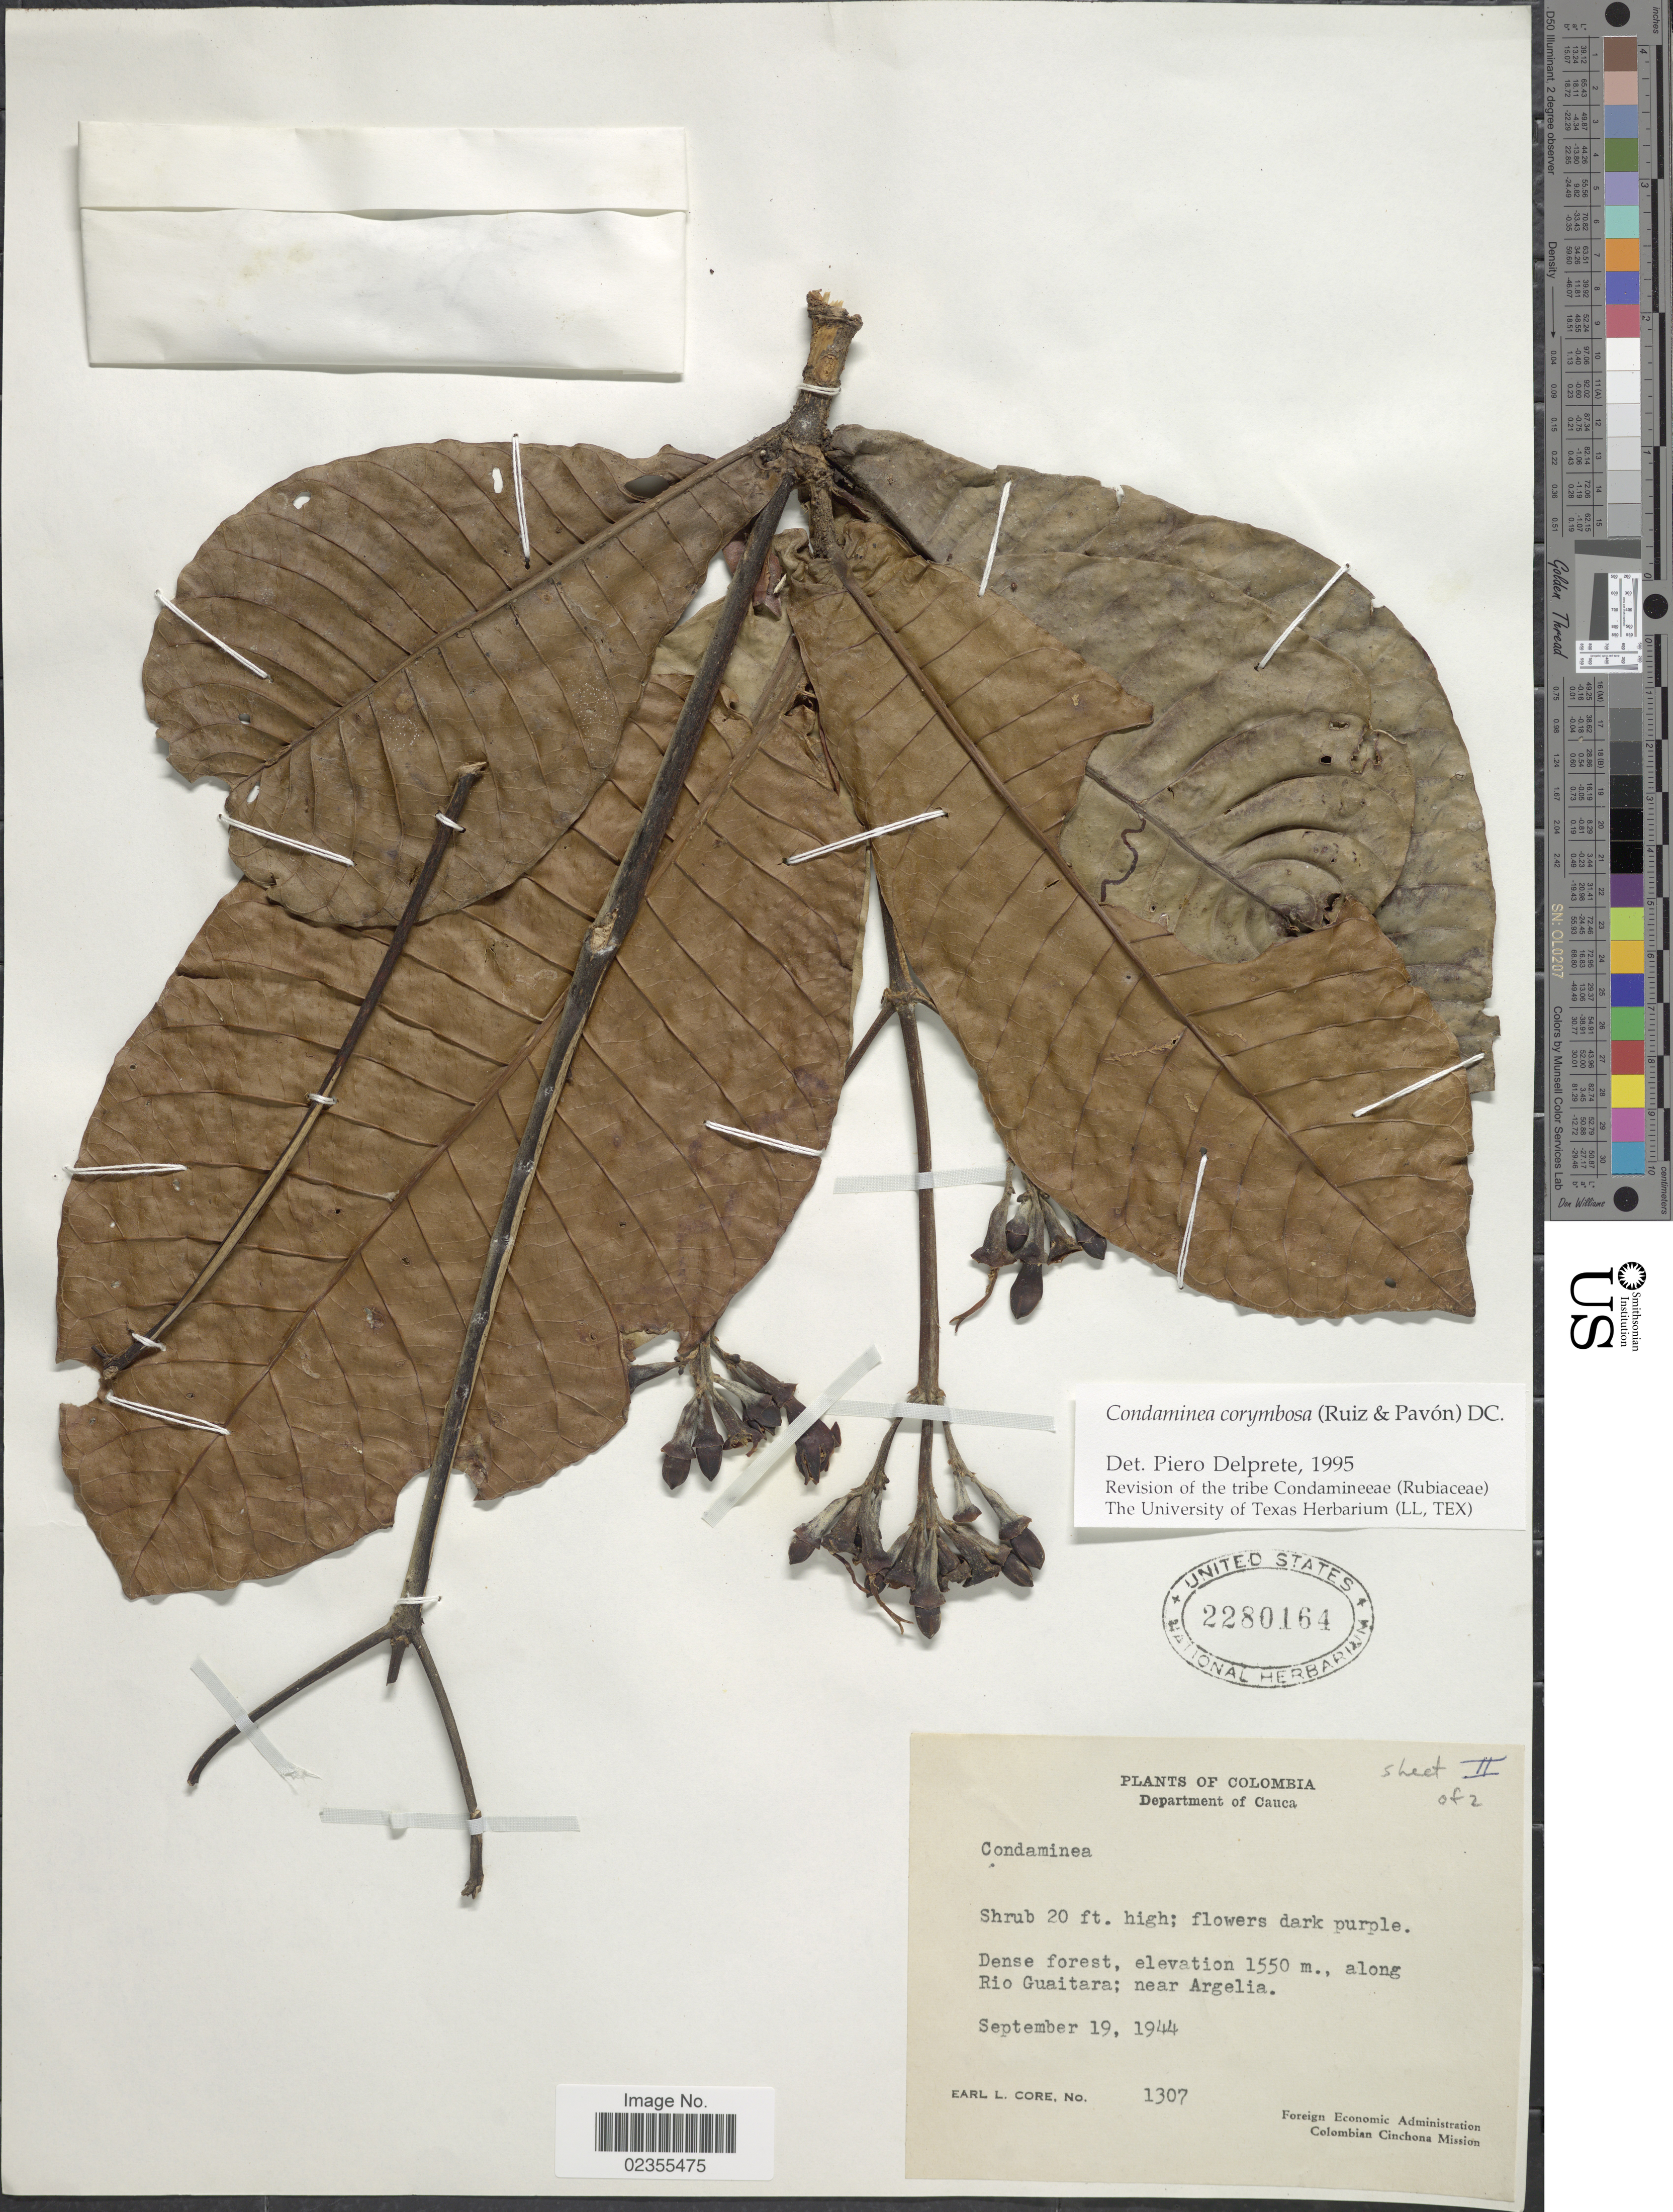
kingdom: Plantae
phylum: Tracheophyta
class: Magnoliopsida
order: Gentianales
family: Rubiaceae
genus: Condaminea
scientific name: Condaminea corymbosa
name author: (Ruiz & Pav.) DC.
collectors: E. L. Core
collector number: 1307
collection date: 1944-09-19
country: Colombia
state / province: Cauca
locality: Along Rio Guaiatara, near Argelia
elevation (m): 1550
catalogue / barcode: US 2280164